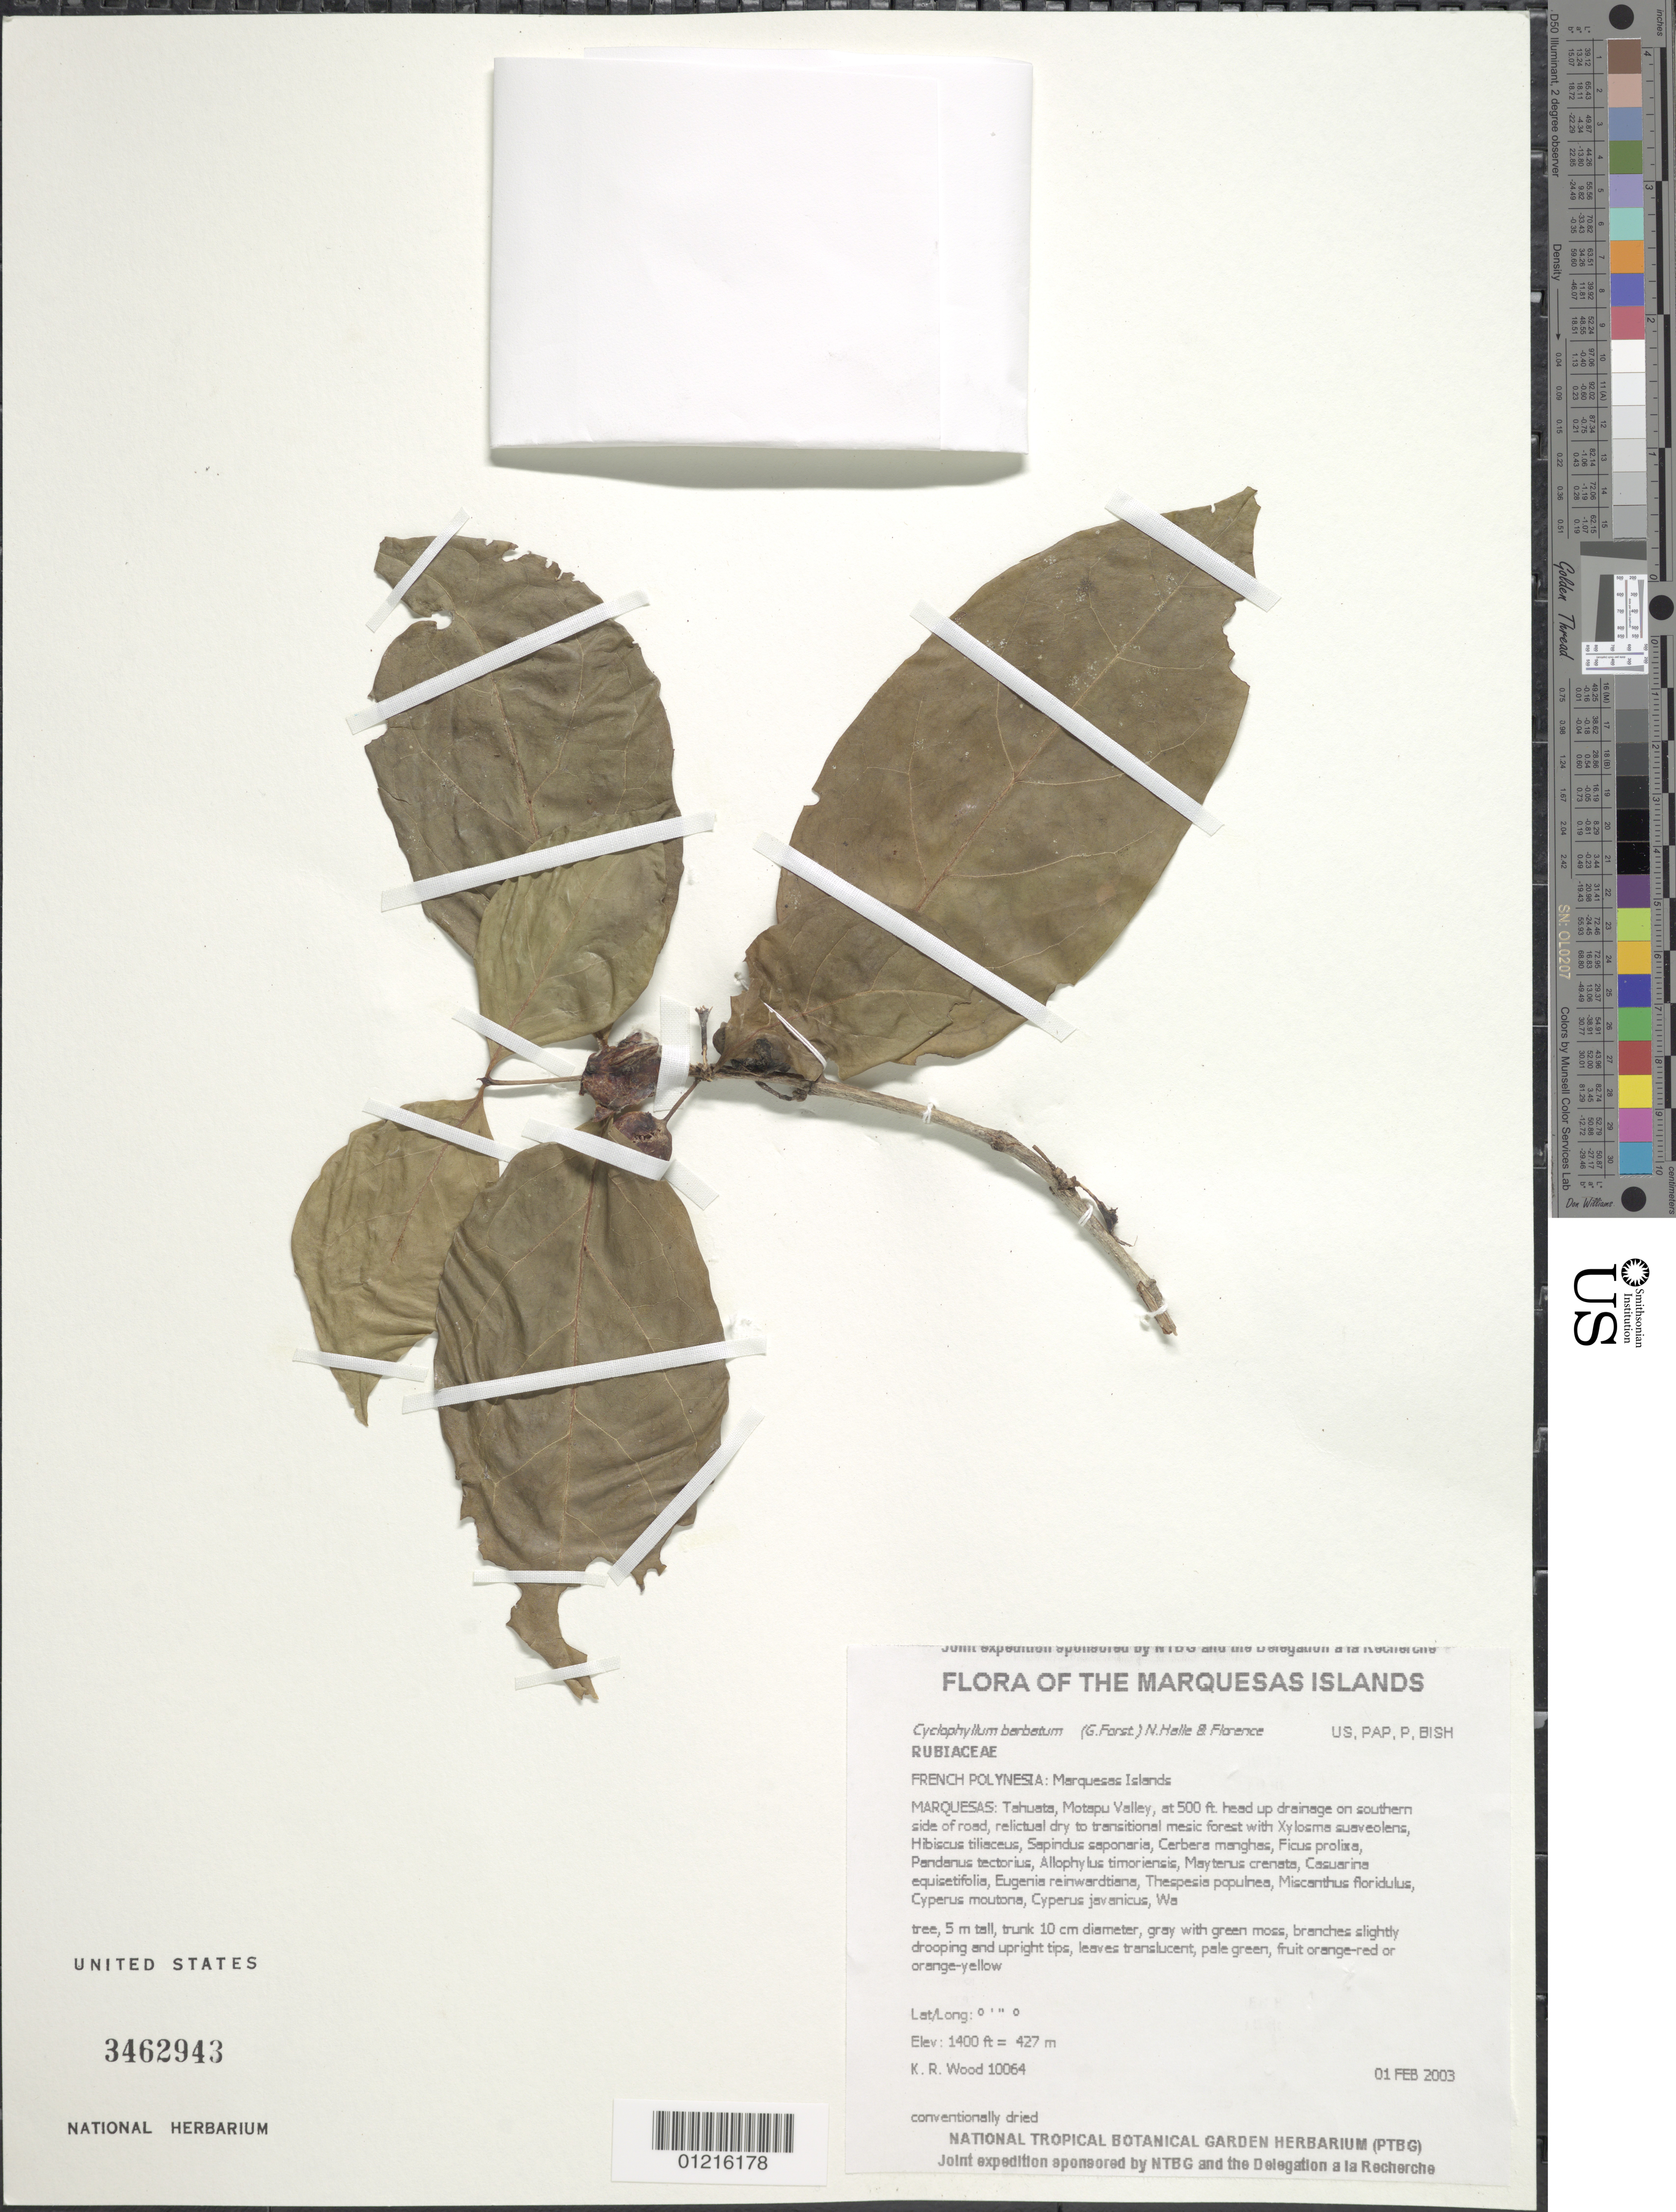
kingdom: Plantae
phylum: Tracheophyta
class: Magnoliopsida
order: Gentianales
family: Rubiaceae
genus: Cyclophyllum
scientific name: Cyclophyllum barbatum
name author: (G. Forst.) N. Hallé & J. Florence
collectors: K. R. Wood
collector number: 10064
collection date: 2003-02-01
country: French Polynesia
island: Tahuata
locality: Motapu Valley, at 500 ft. head up drainage on southern side of road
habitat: Relictual dry to transitional mesic forest. Upper slope, NW aspect, steep slope, closed, dry to mesic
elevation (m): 427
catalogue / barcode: US 3462943